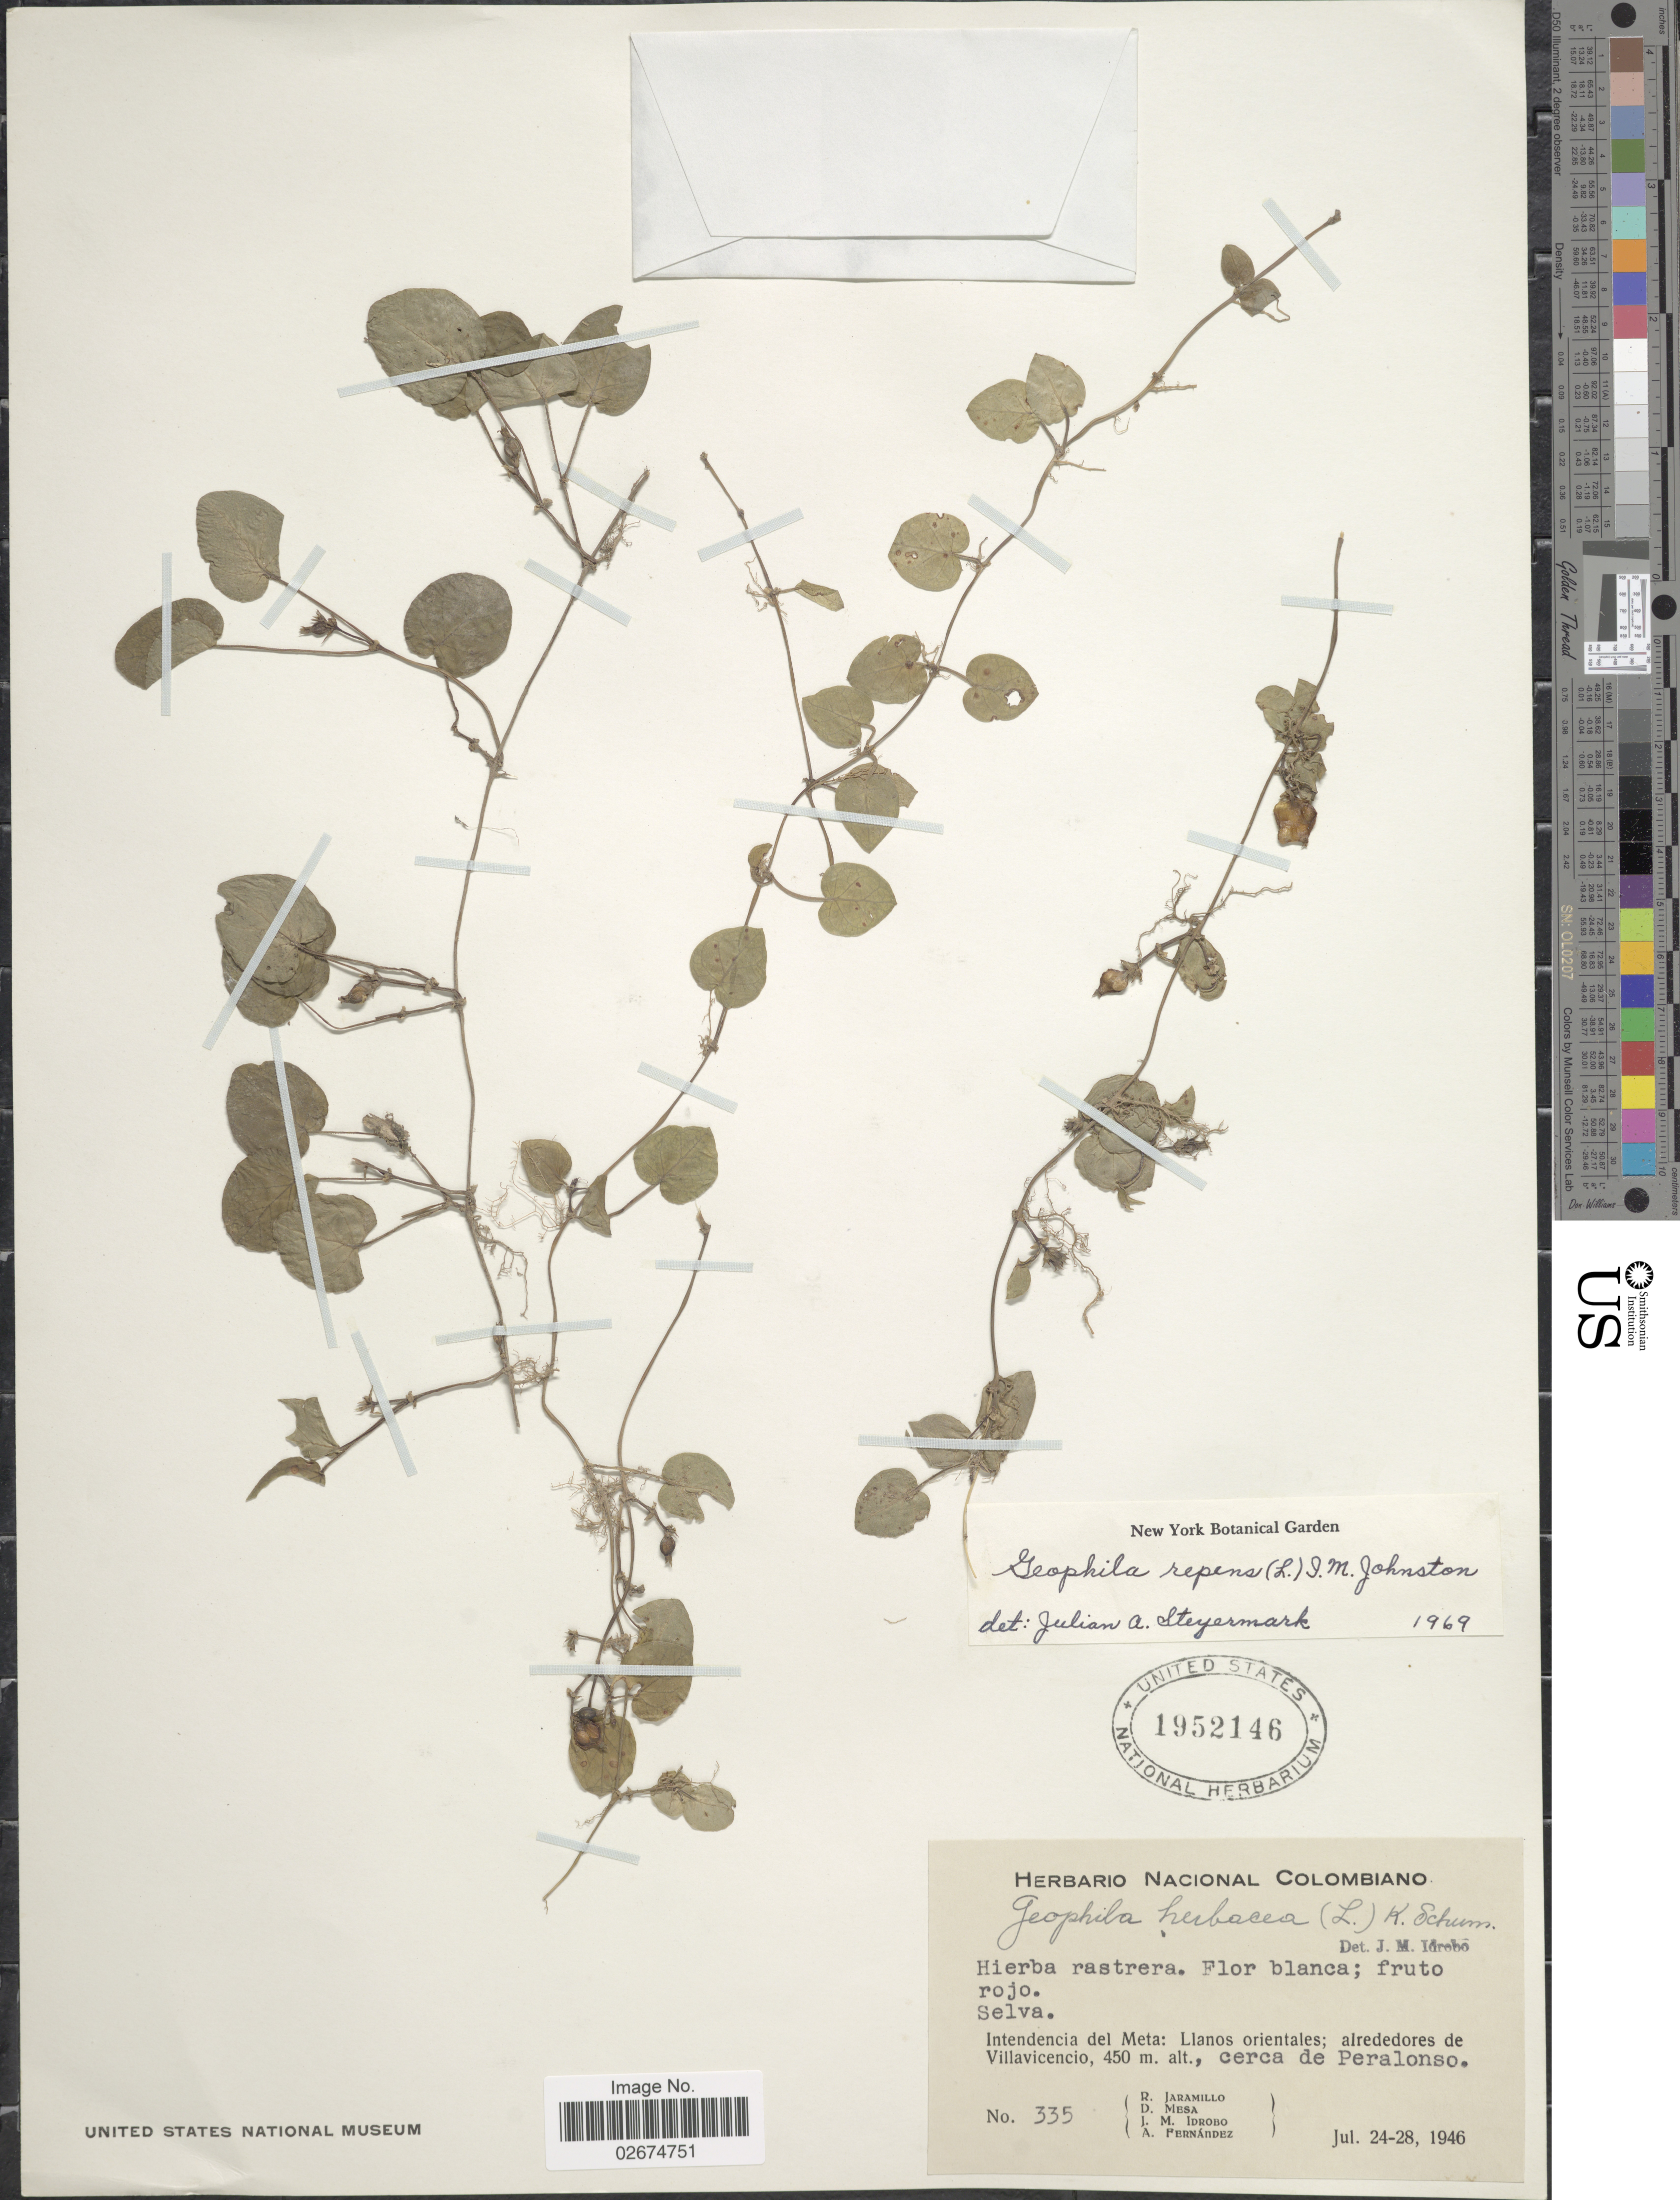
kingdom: Plantae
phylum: Tracheophyta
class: Magnoliopsida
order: Gentianales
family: Rubiaceae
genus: Carinta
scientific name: Carinta repens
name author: (L.) L.B. Sm. & Downs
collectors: R. Jaramillo M., D. Mesa, J. M. Idrobo & A. Fernández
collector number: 335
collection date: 1946-07-24/1946-07-28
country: Colombia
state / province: Meta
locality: Intendencia del Meta: Llanos orientales: alrededores de Villavicencio, cerca de Peralonso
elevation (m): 450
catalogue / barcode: US 1952146